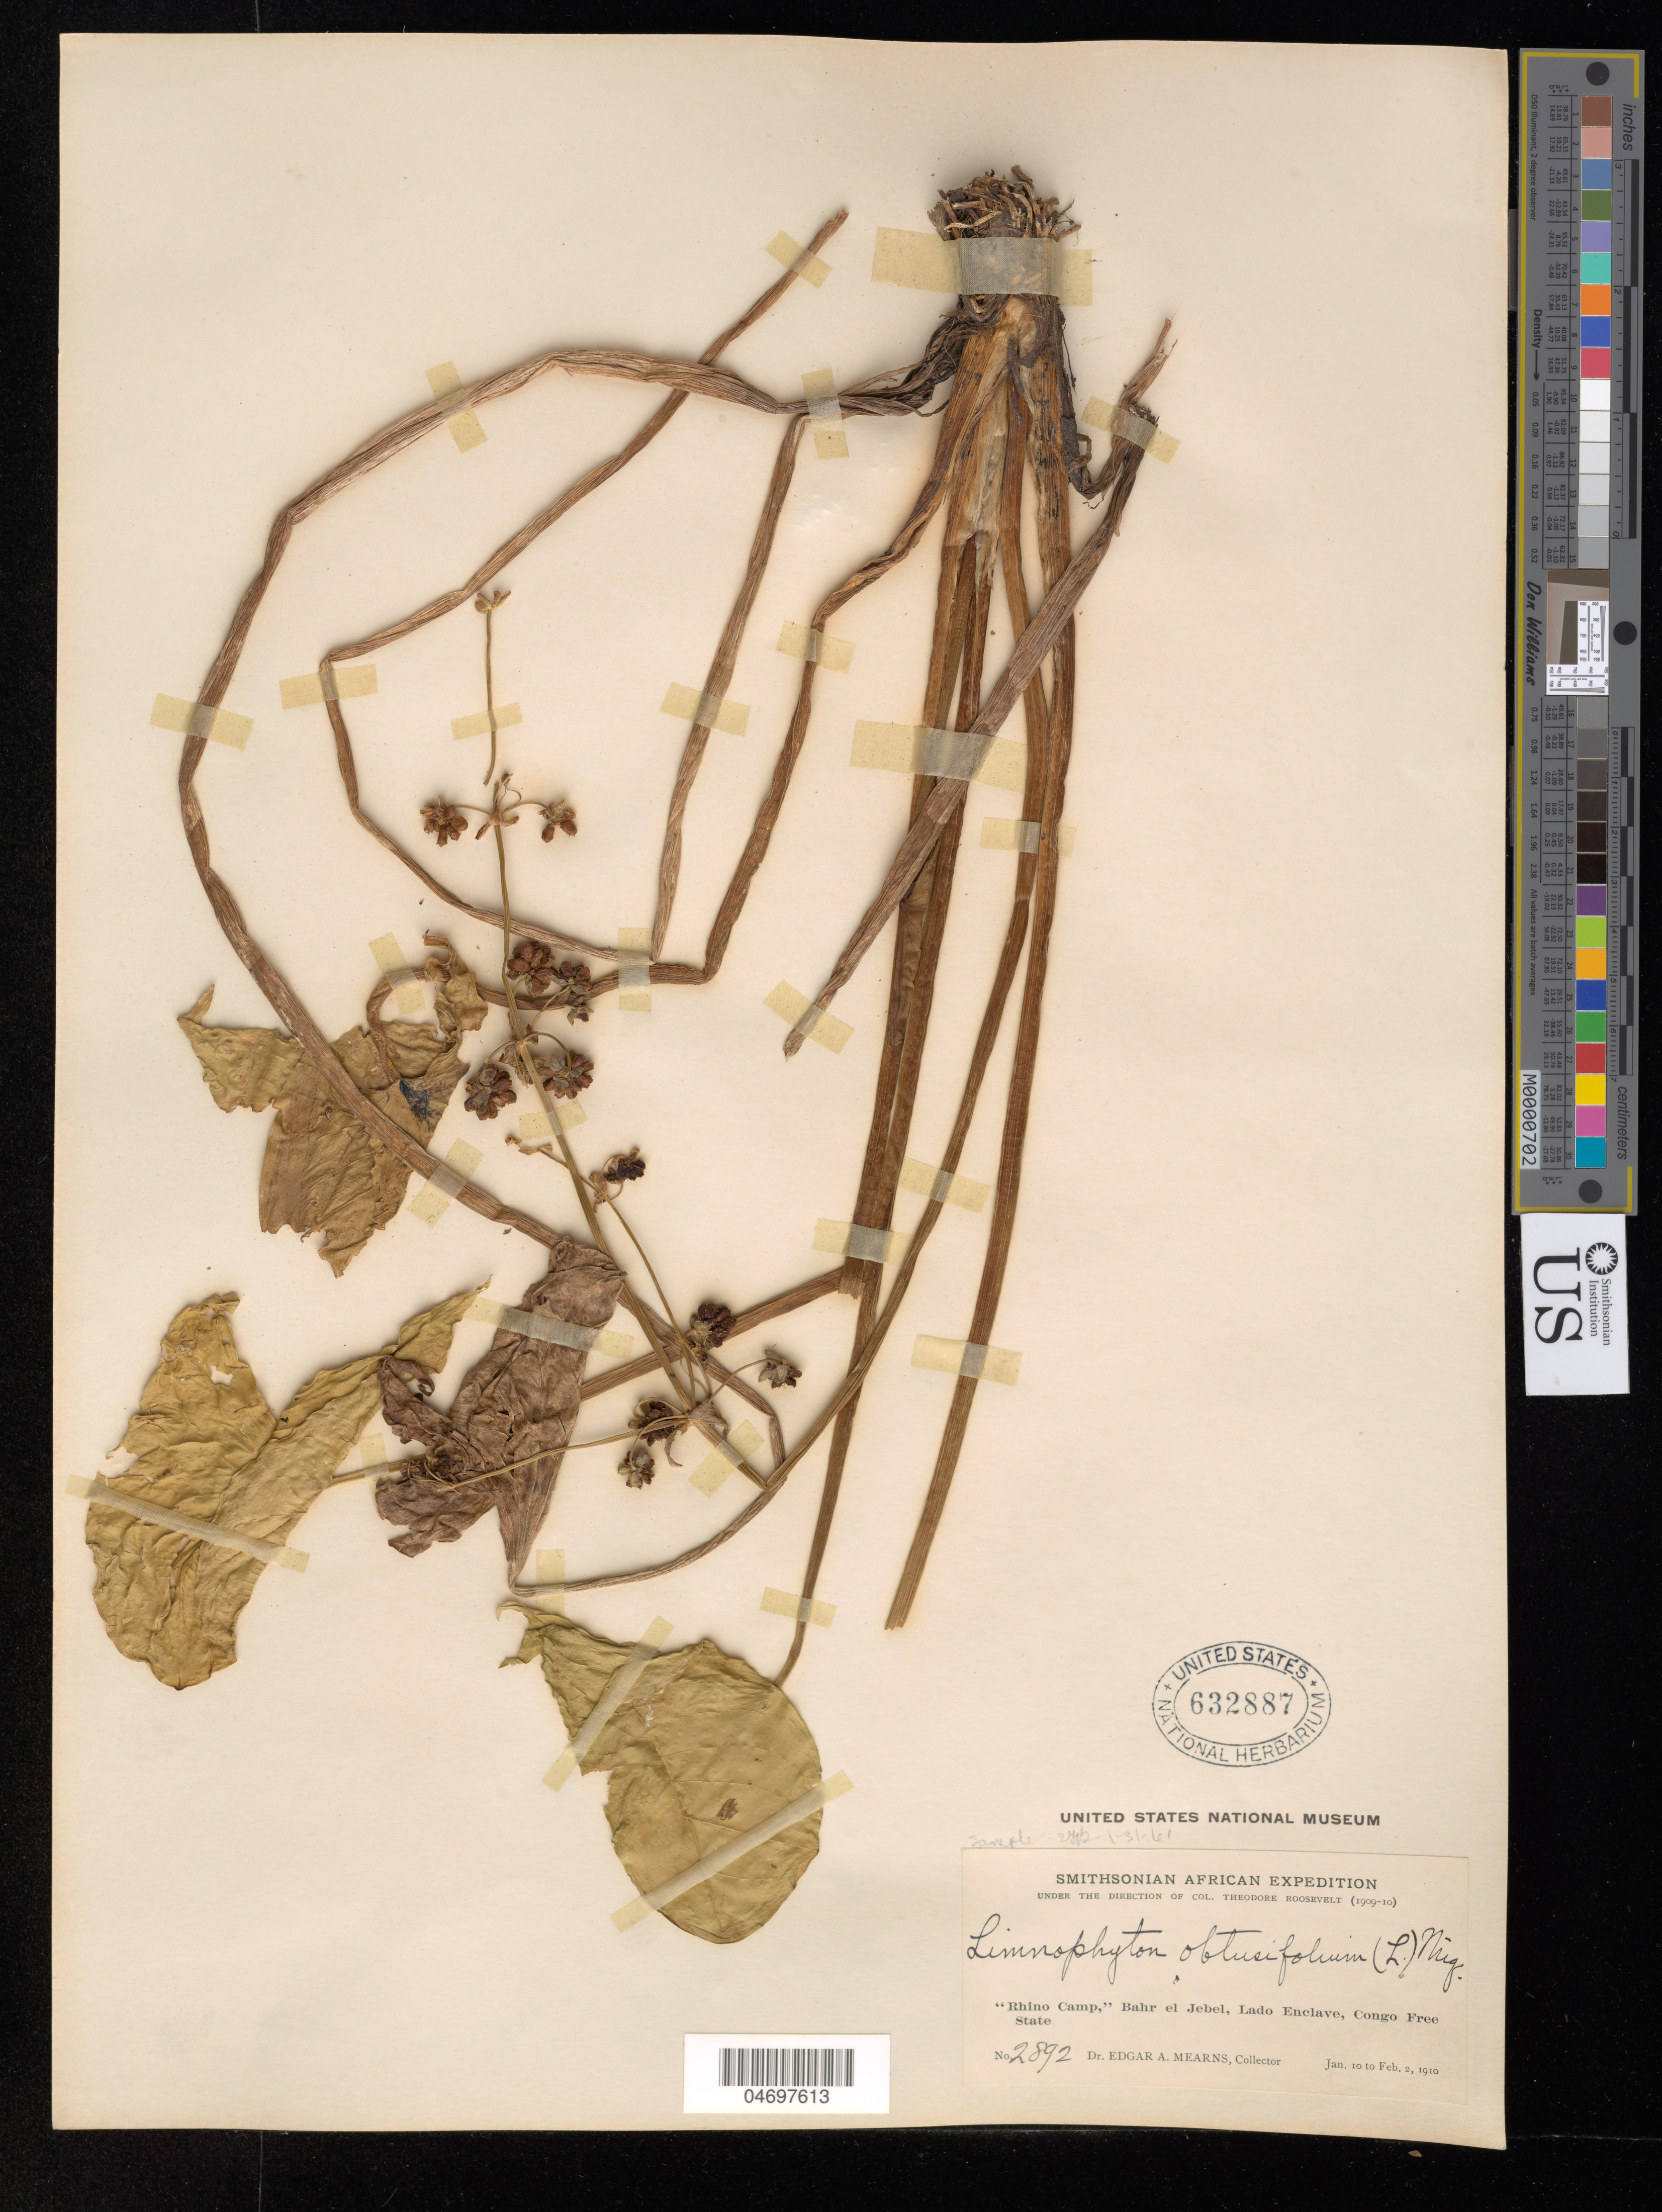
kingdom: Plantae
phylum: Tracheophyta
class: Liliopsida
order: Alismatales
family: Alismataceae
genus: Limnophyton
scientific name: Limnophyton obtusifolium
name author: (L.) Miq.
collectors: E. A. Mearns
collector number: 2892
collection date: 1910-01-10/1910-02-02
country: South Sudan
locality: Rhino Camp, Bahr el Jebel, Lado Enclave, Congo Free State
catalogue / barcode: US 632887